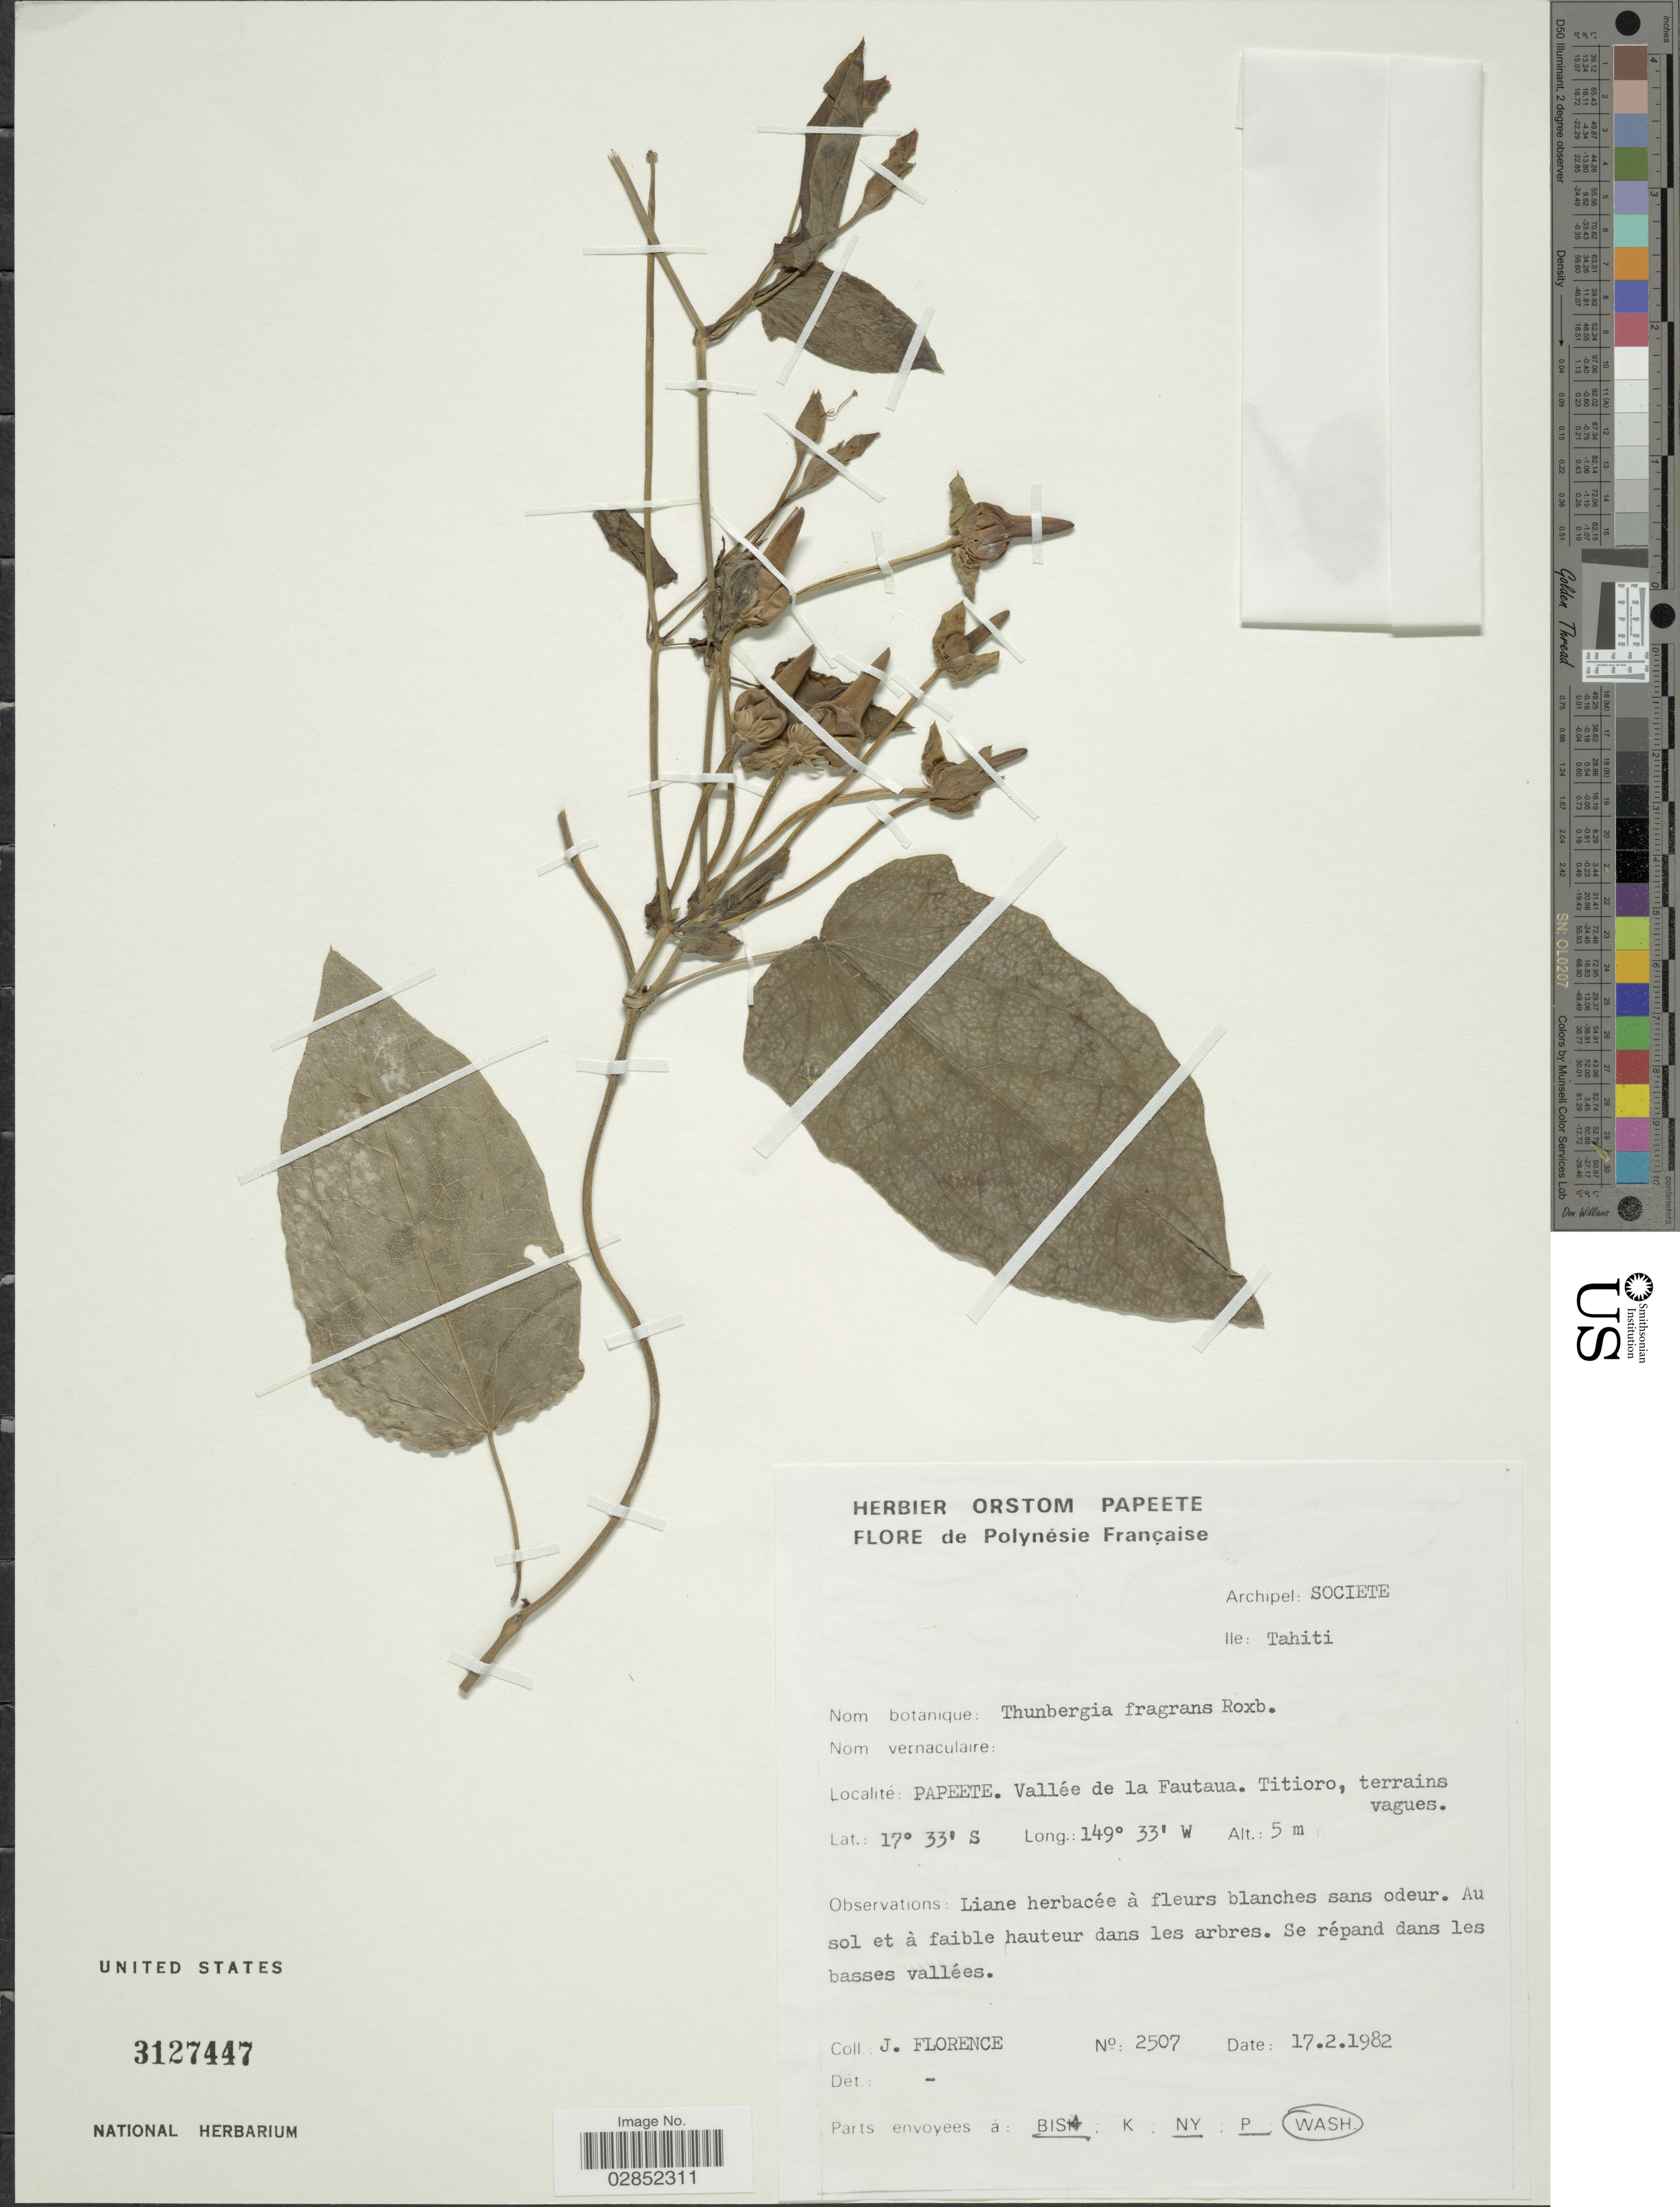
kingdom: Plantae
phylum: Tracheophyta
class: Magnoliopsida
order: Lamiales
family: Acanthaceae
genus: Thunbergia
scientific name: Thunbergia fragrans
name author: Roxb.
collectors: J. Florence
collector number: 2507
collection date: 1982-02-17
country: French Polynesia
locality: Polynésie Française. Archipel: Societe. Ile: Tahiti. PAPEETE. Vallée de la Fautaua. Titioro, terrains vagues.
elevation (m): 5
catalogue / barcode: US 3127447